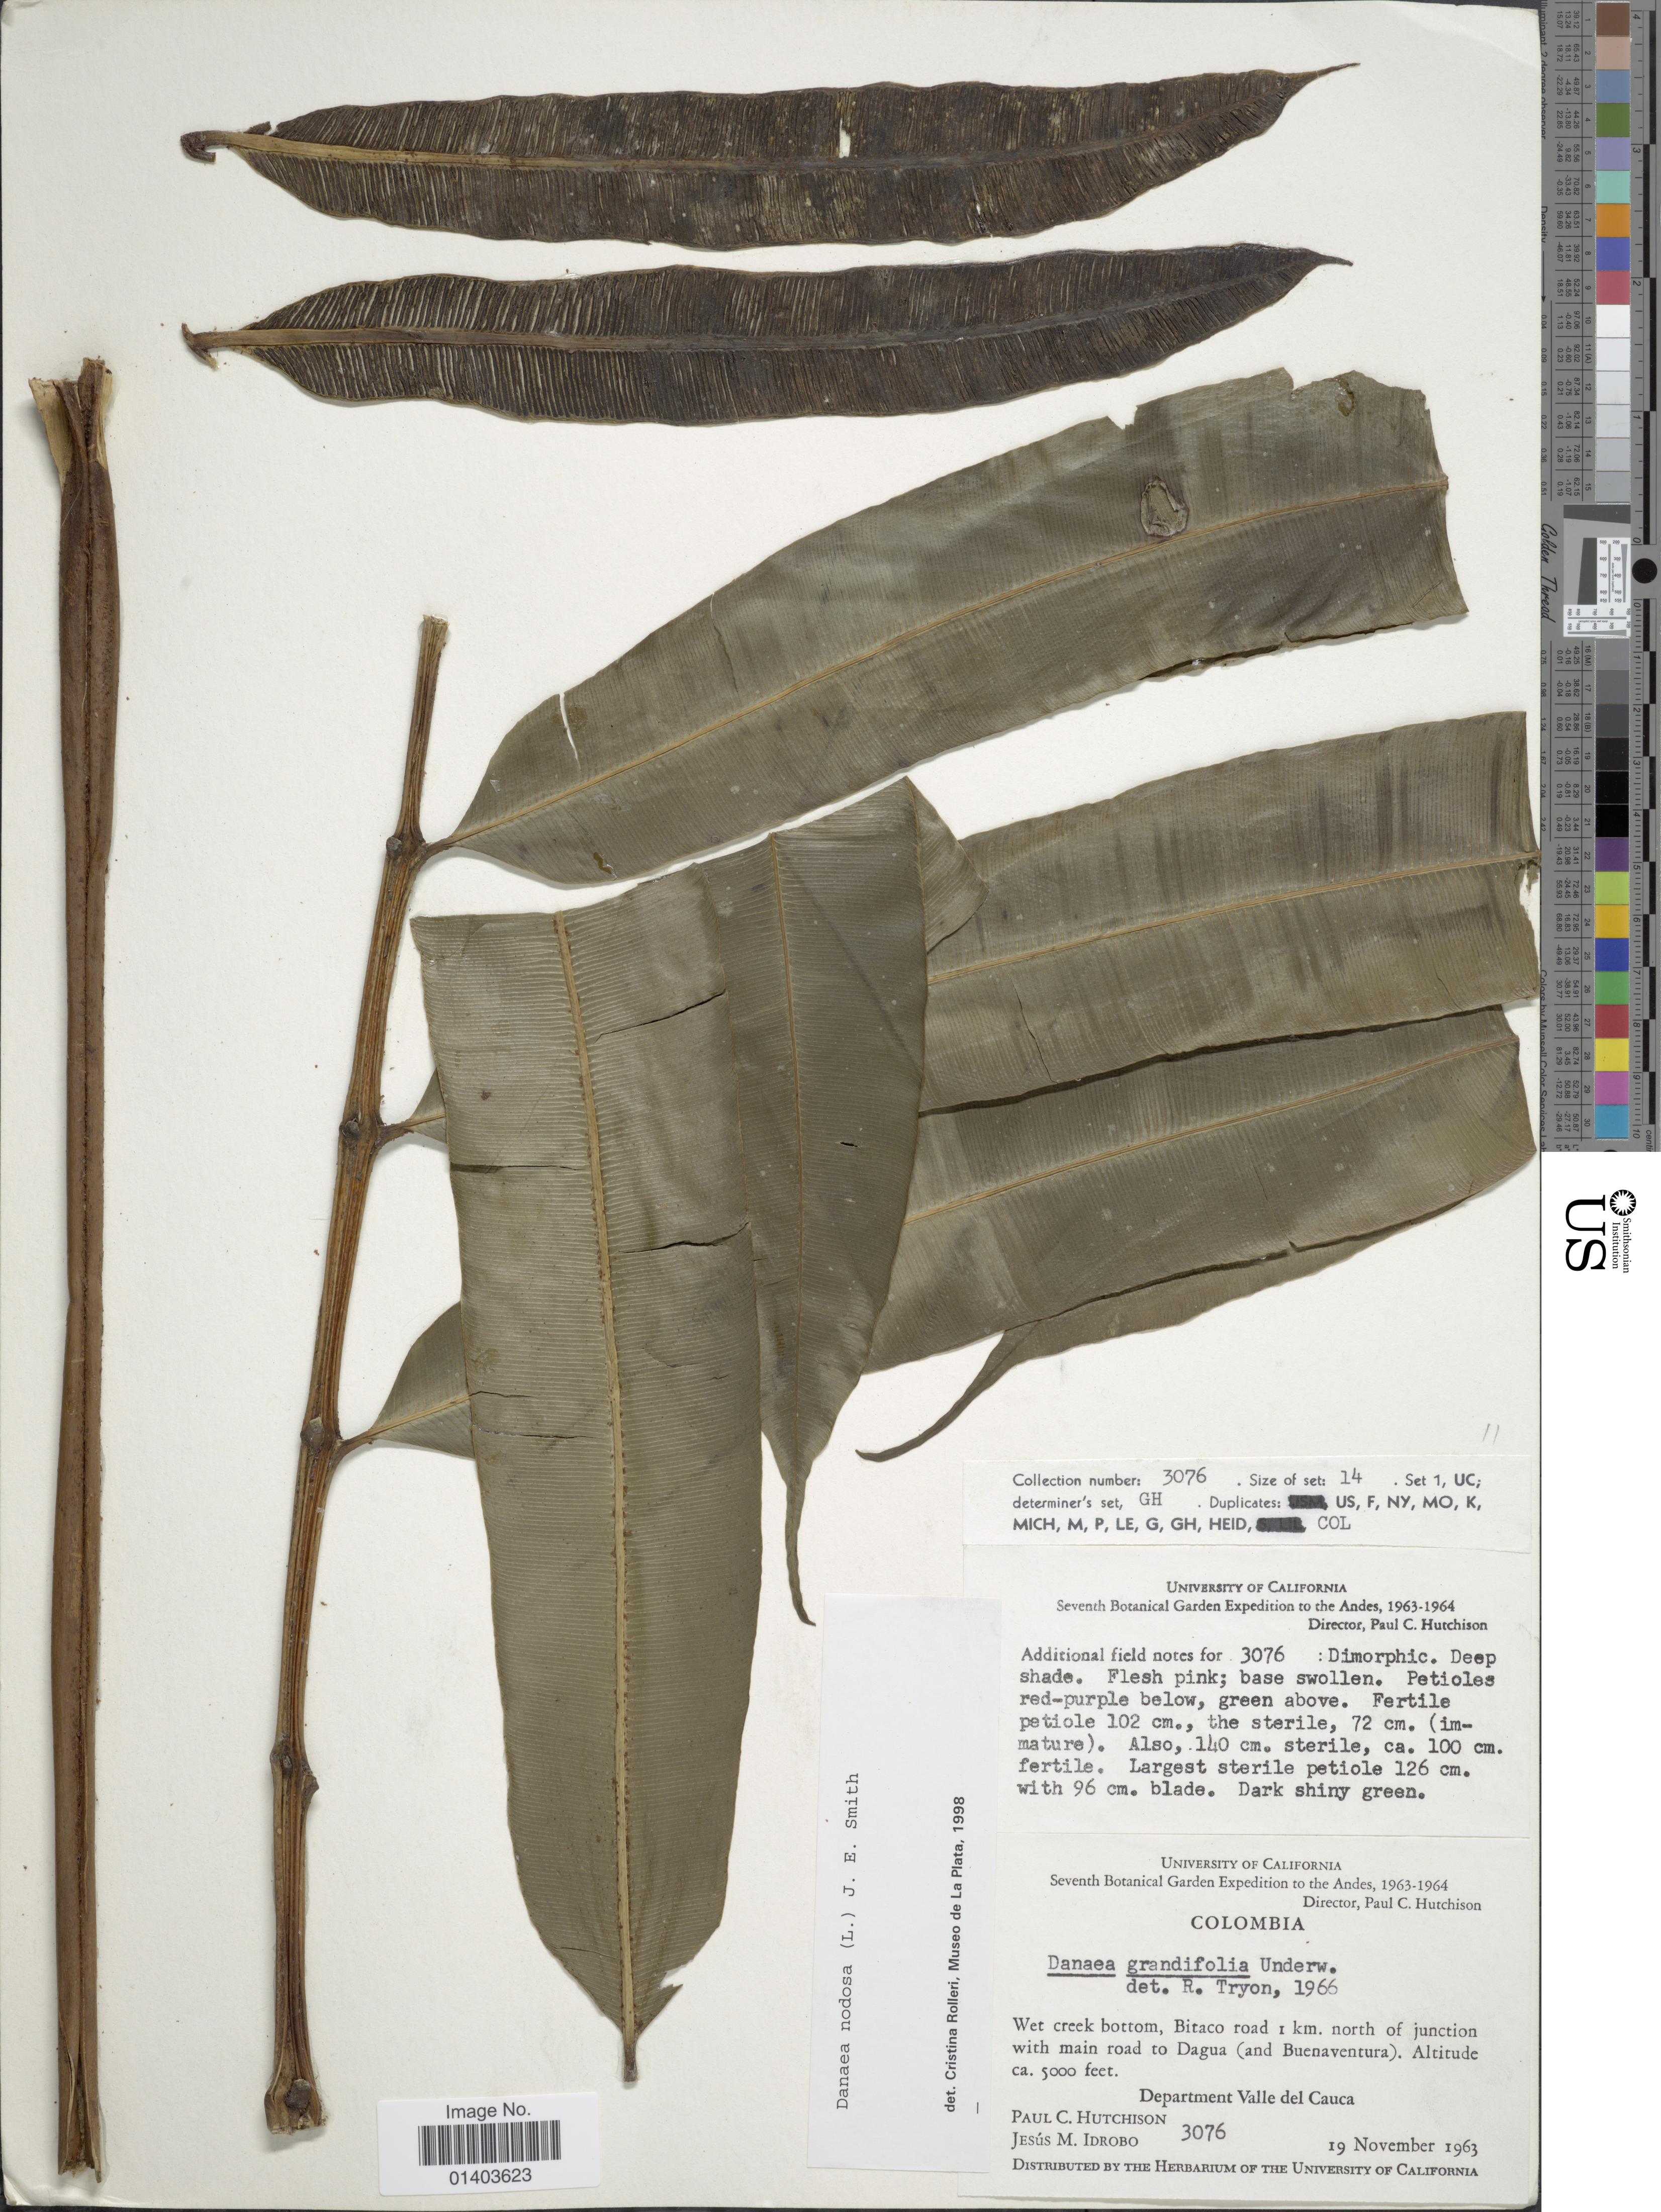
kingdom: Plantae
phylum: Tracheophyta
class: Polypodiopsida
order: Marattiales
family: Marattiaceae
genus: Danaea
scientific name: Danaea nodosa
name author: (L.) Sm.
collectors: P. C. Hutchison & J. M. Idrobo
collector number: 3076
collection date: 1963-11-19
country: Colombia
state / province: Valle del Cauca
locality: Wet creek bottom, Bitaco road 1 km north of junction with main road to Dagua (and Buenaventura), Department Valle del Cauca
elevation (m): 1524